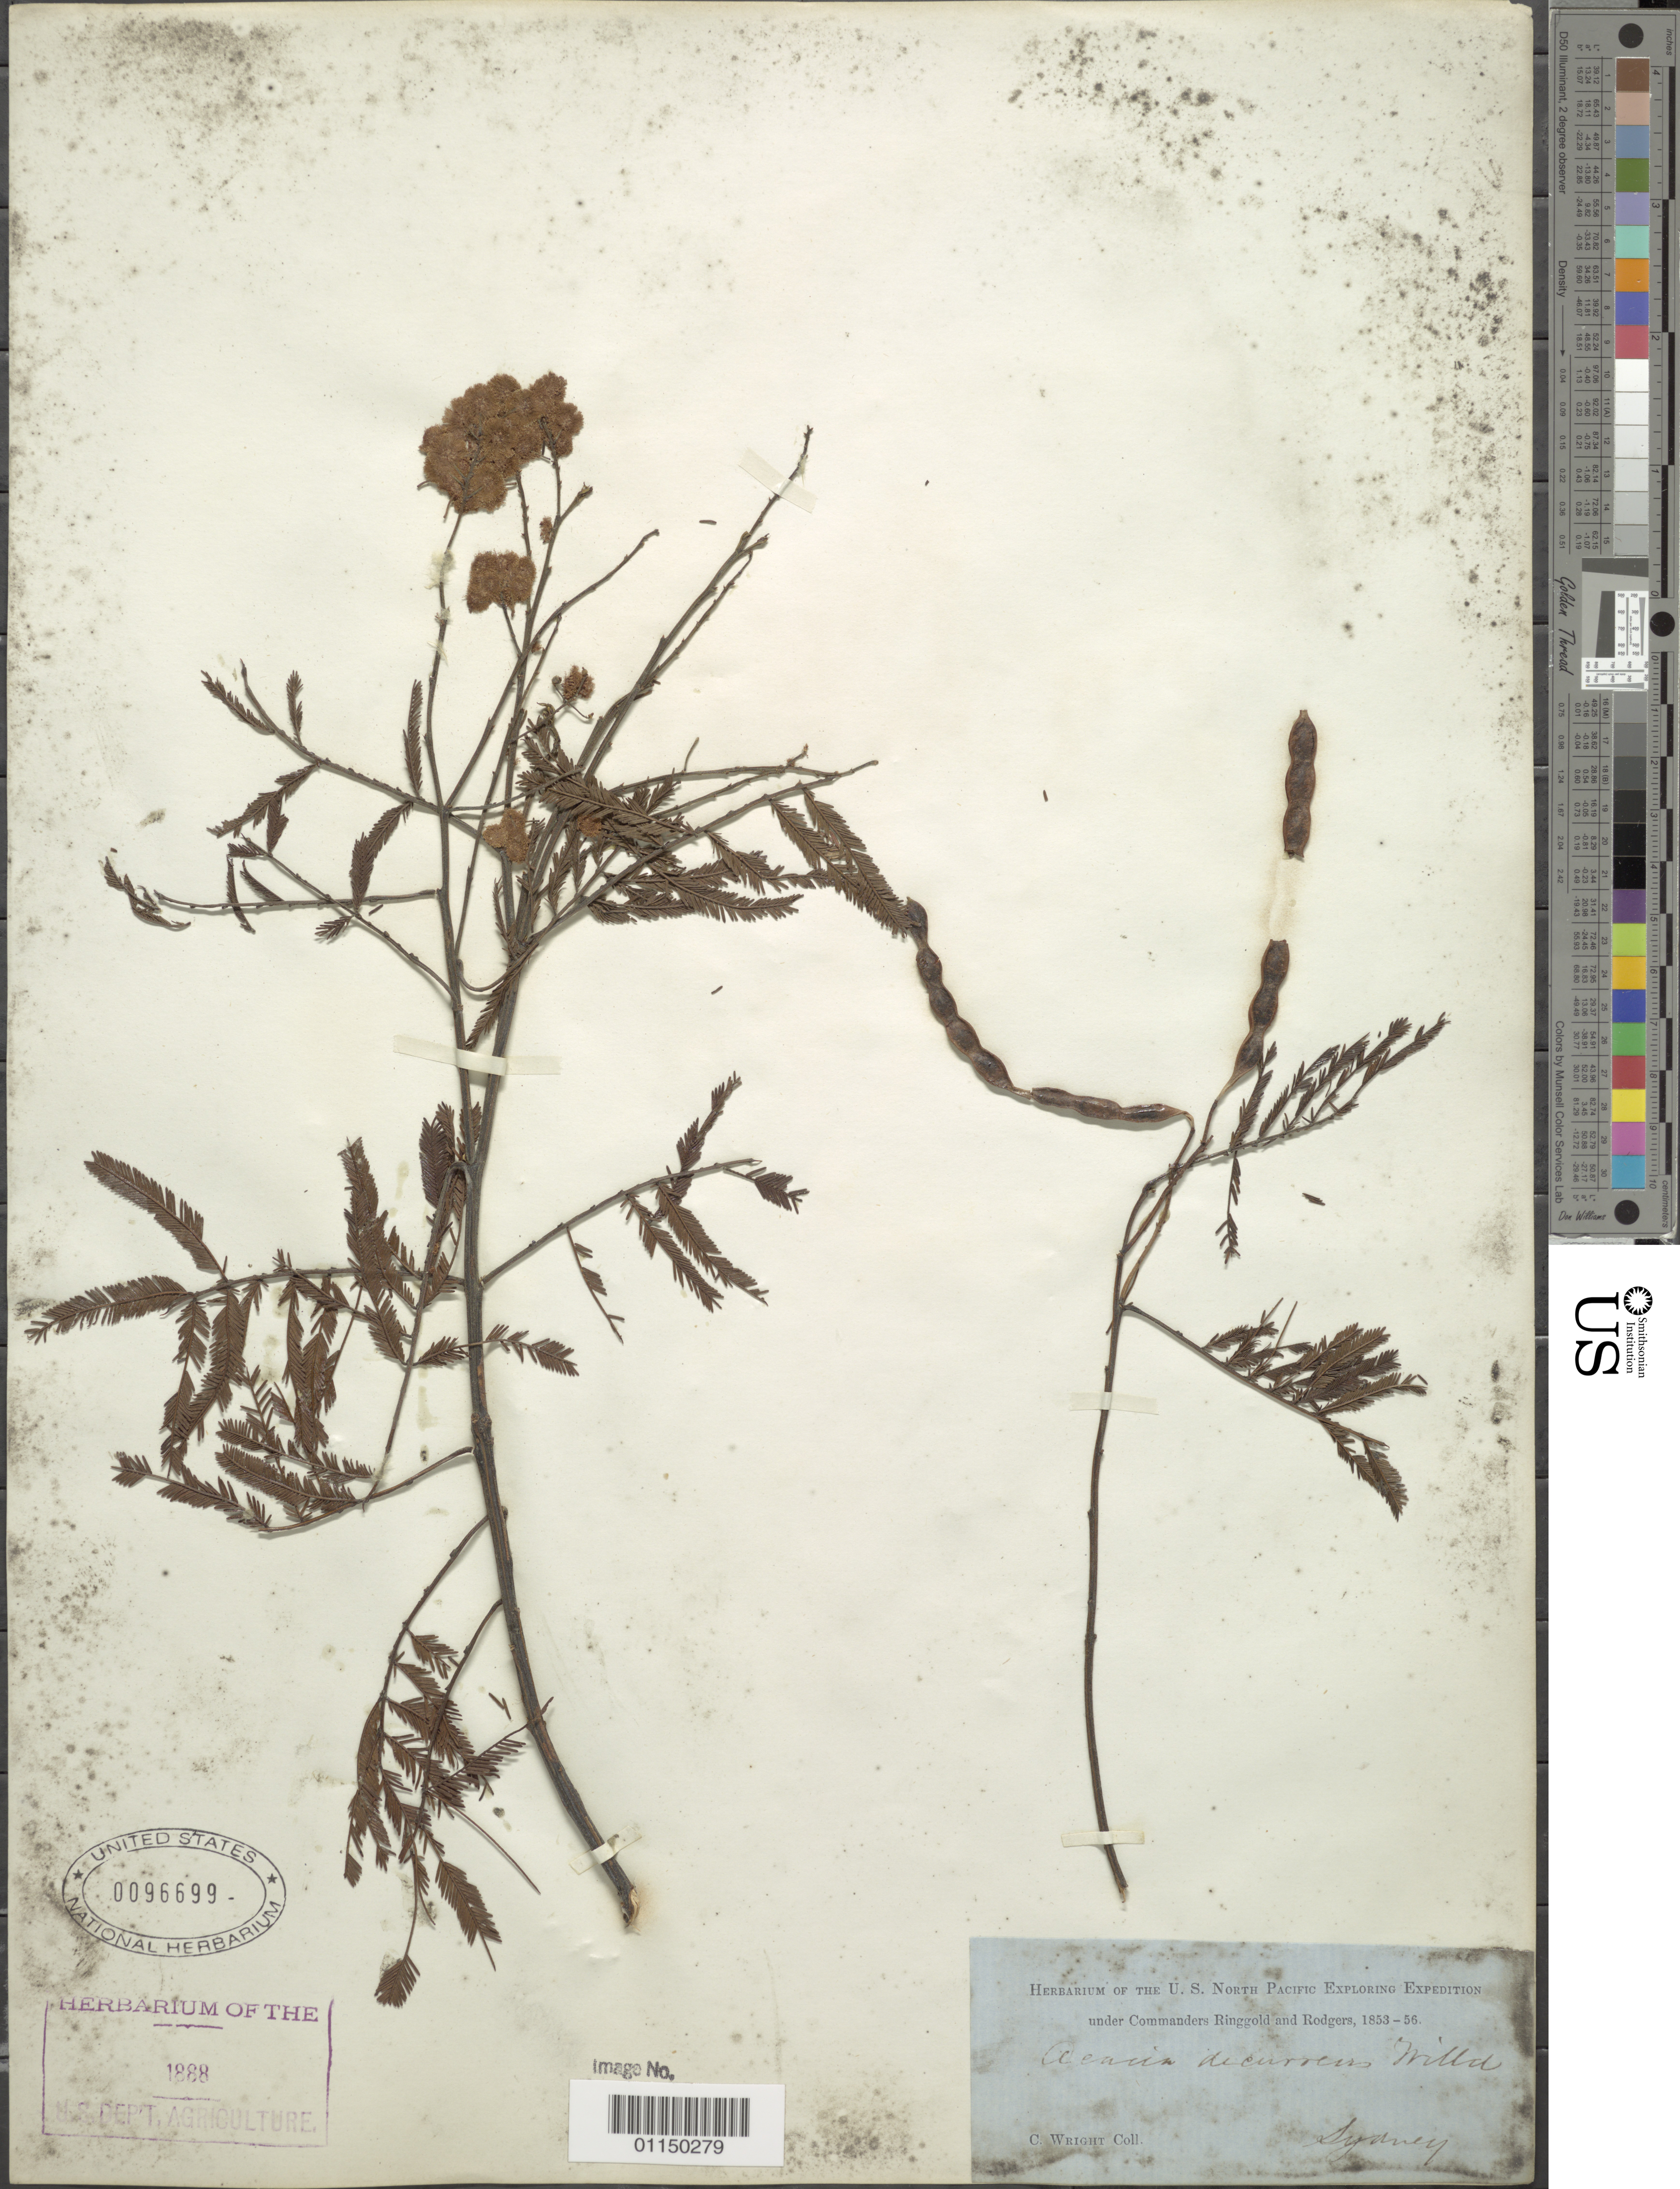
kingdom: Plantae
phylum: Tracheophyta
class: Magnoliopsida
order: Fabales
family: Fabaceae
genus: Acacia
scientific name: Acacia decurrens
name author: (J.C. Wendl.) Willd.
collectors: C. Wright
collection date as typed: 1853 to -- -- 1856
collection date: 1853/1856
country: Australia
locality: Sydney.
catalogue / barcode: US 96699